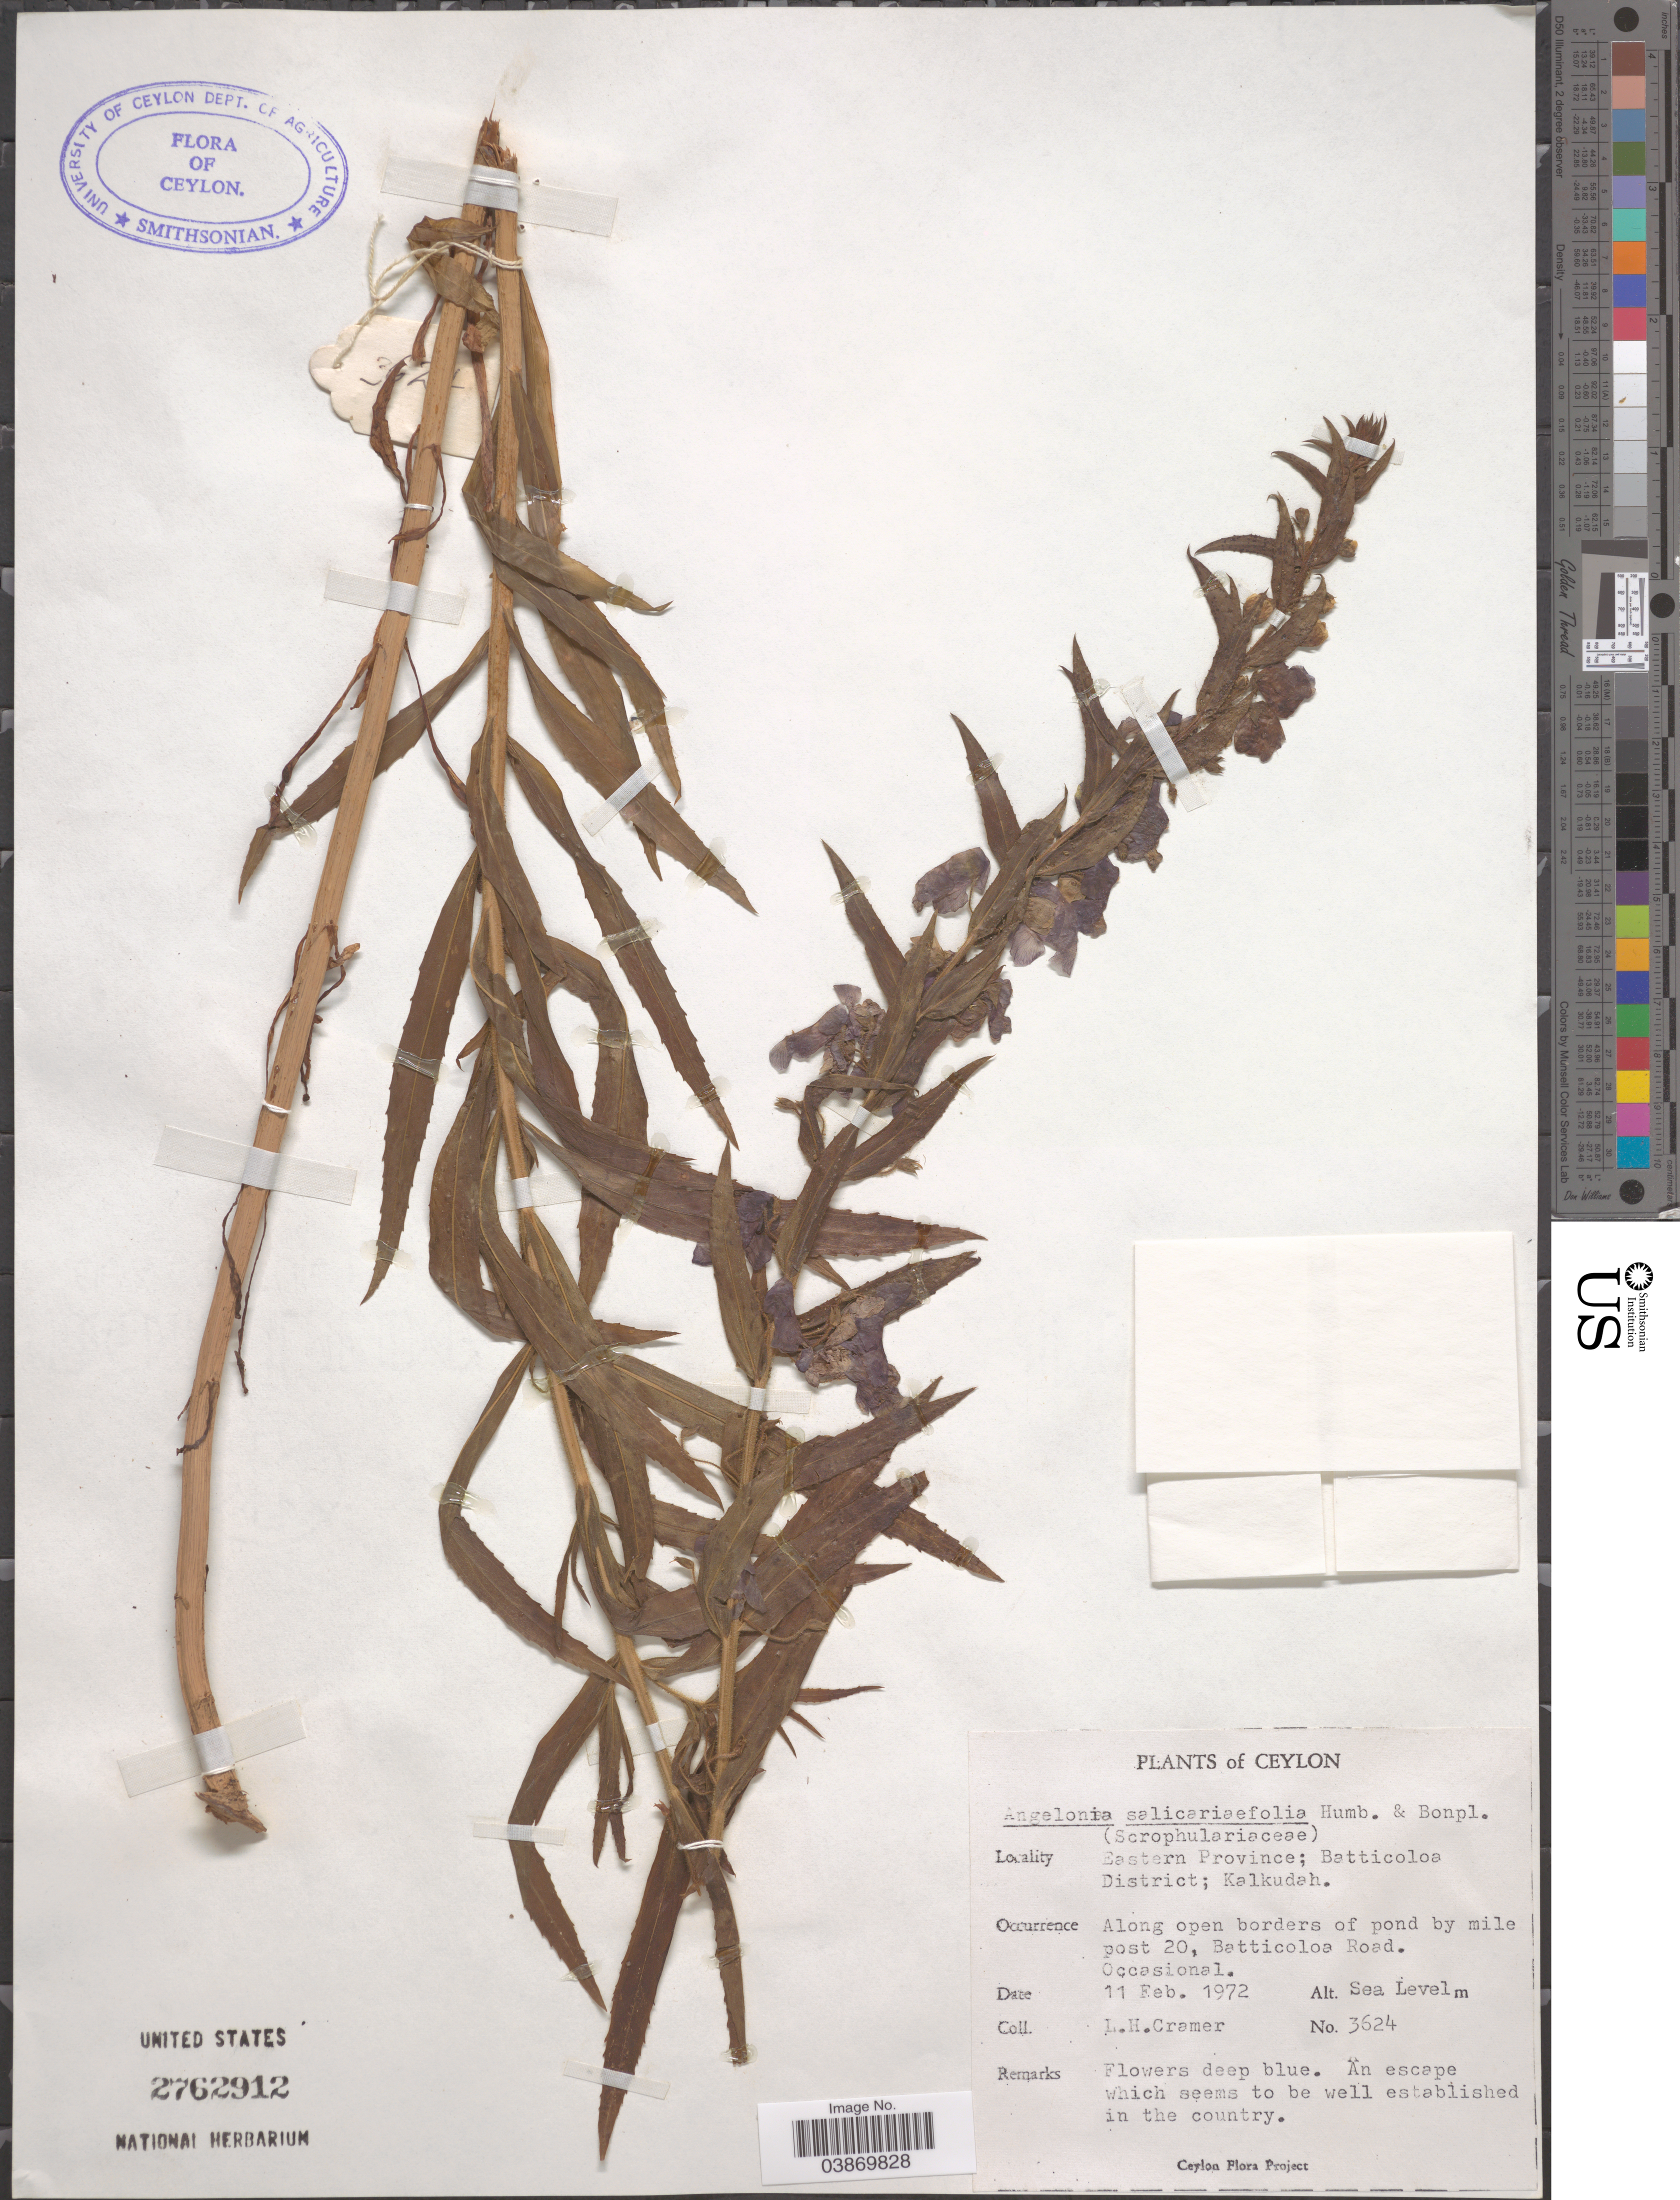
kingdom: Plantae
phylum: Tracheophyta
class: Magnoliopsida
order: Lamiales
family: Plantaginaceae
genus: Angelonia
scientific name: Angelonia salicariifolia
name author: Bonpl.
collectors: L. H. Cramer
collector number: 3624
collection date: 1972-02-11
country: Sri Lanka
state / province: Eastern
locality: Ceylon. Batticoloa District; Kalkudah. Along open borders of pond by mile post 20, Batticoloa Road.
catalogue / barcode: US 2762912